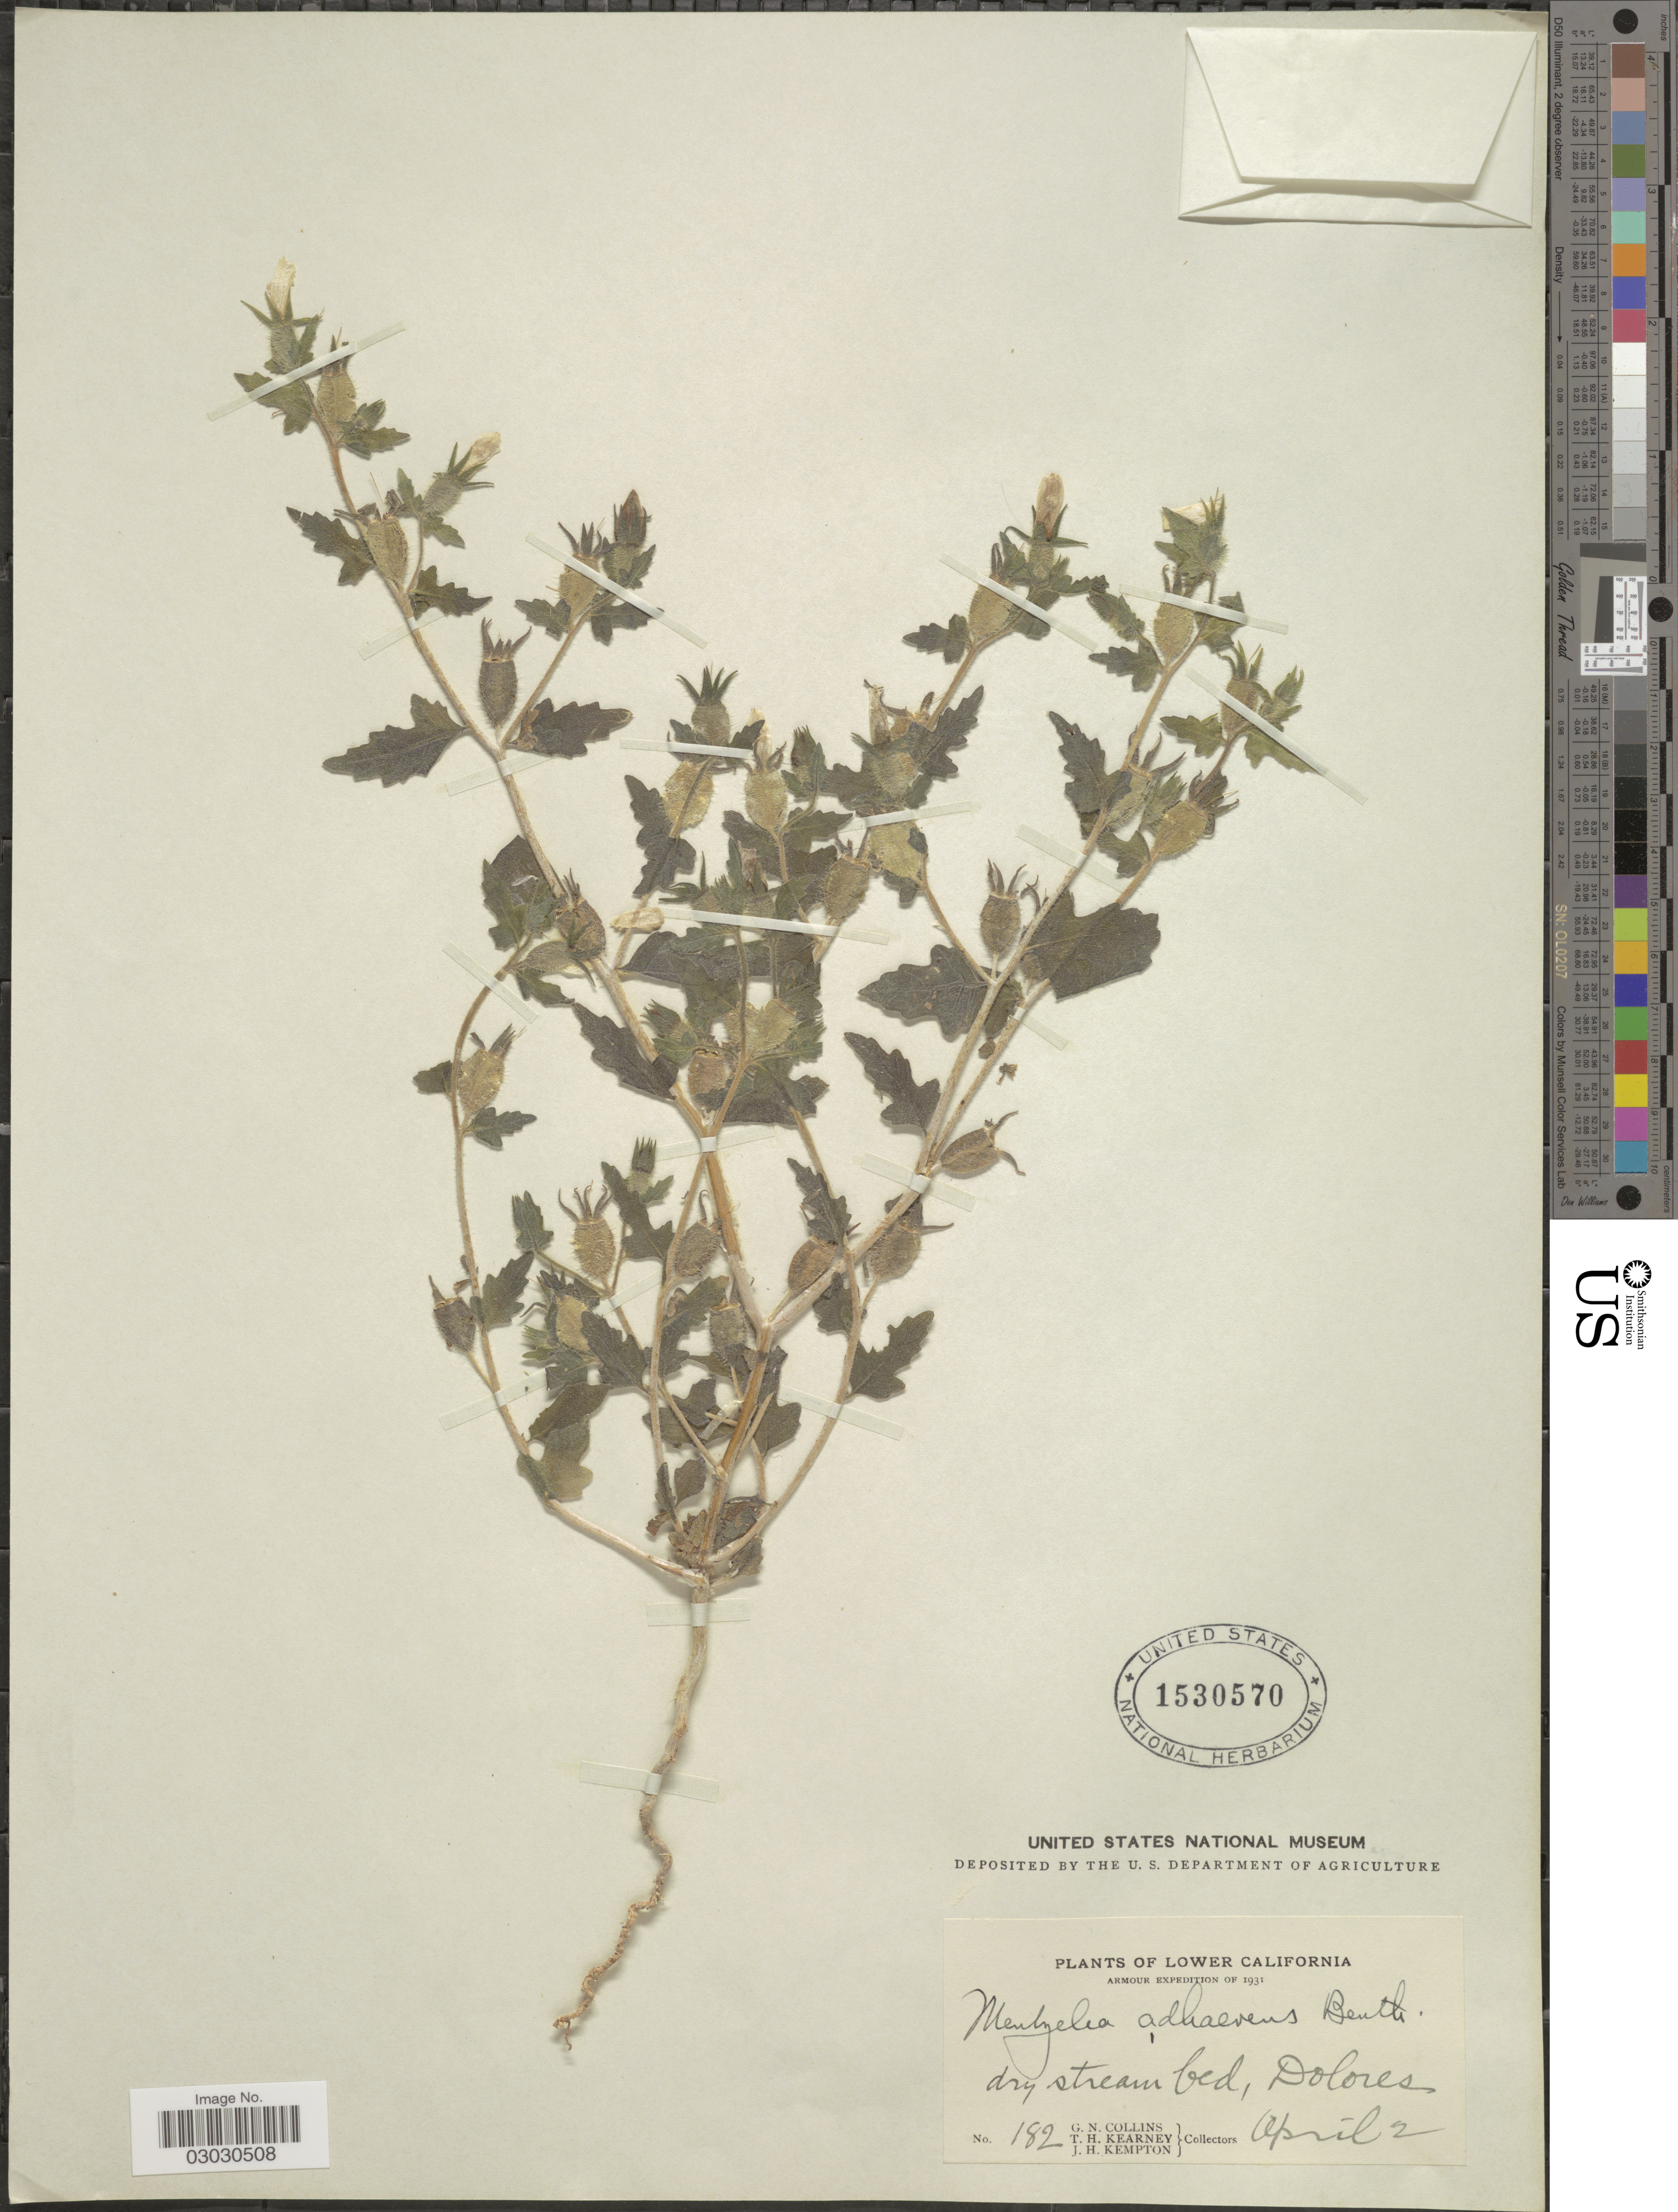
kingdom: Plantae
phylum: Tracheophyta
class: Magnoliopsida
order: Cornales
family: Loasaceae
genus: Mentzelia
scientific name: Mentzelia adhaerens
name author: Benth.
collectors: G. Collins, T. H. Kearney & J. H. Kempton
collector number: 182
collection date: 1931-04-02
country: Mexico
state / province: Baja California Sur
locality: Lower California. Dry stream bed, Dolores.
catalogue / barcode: US 1530570